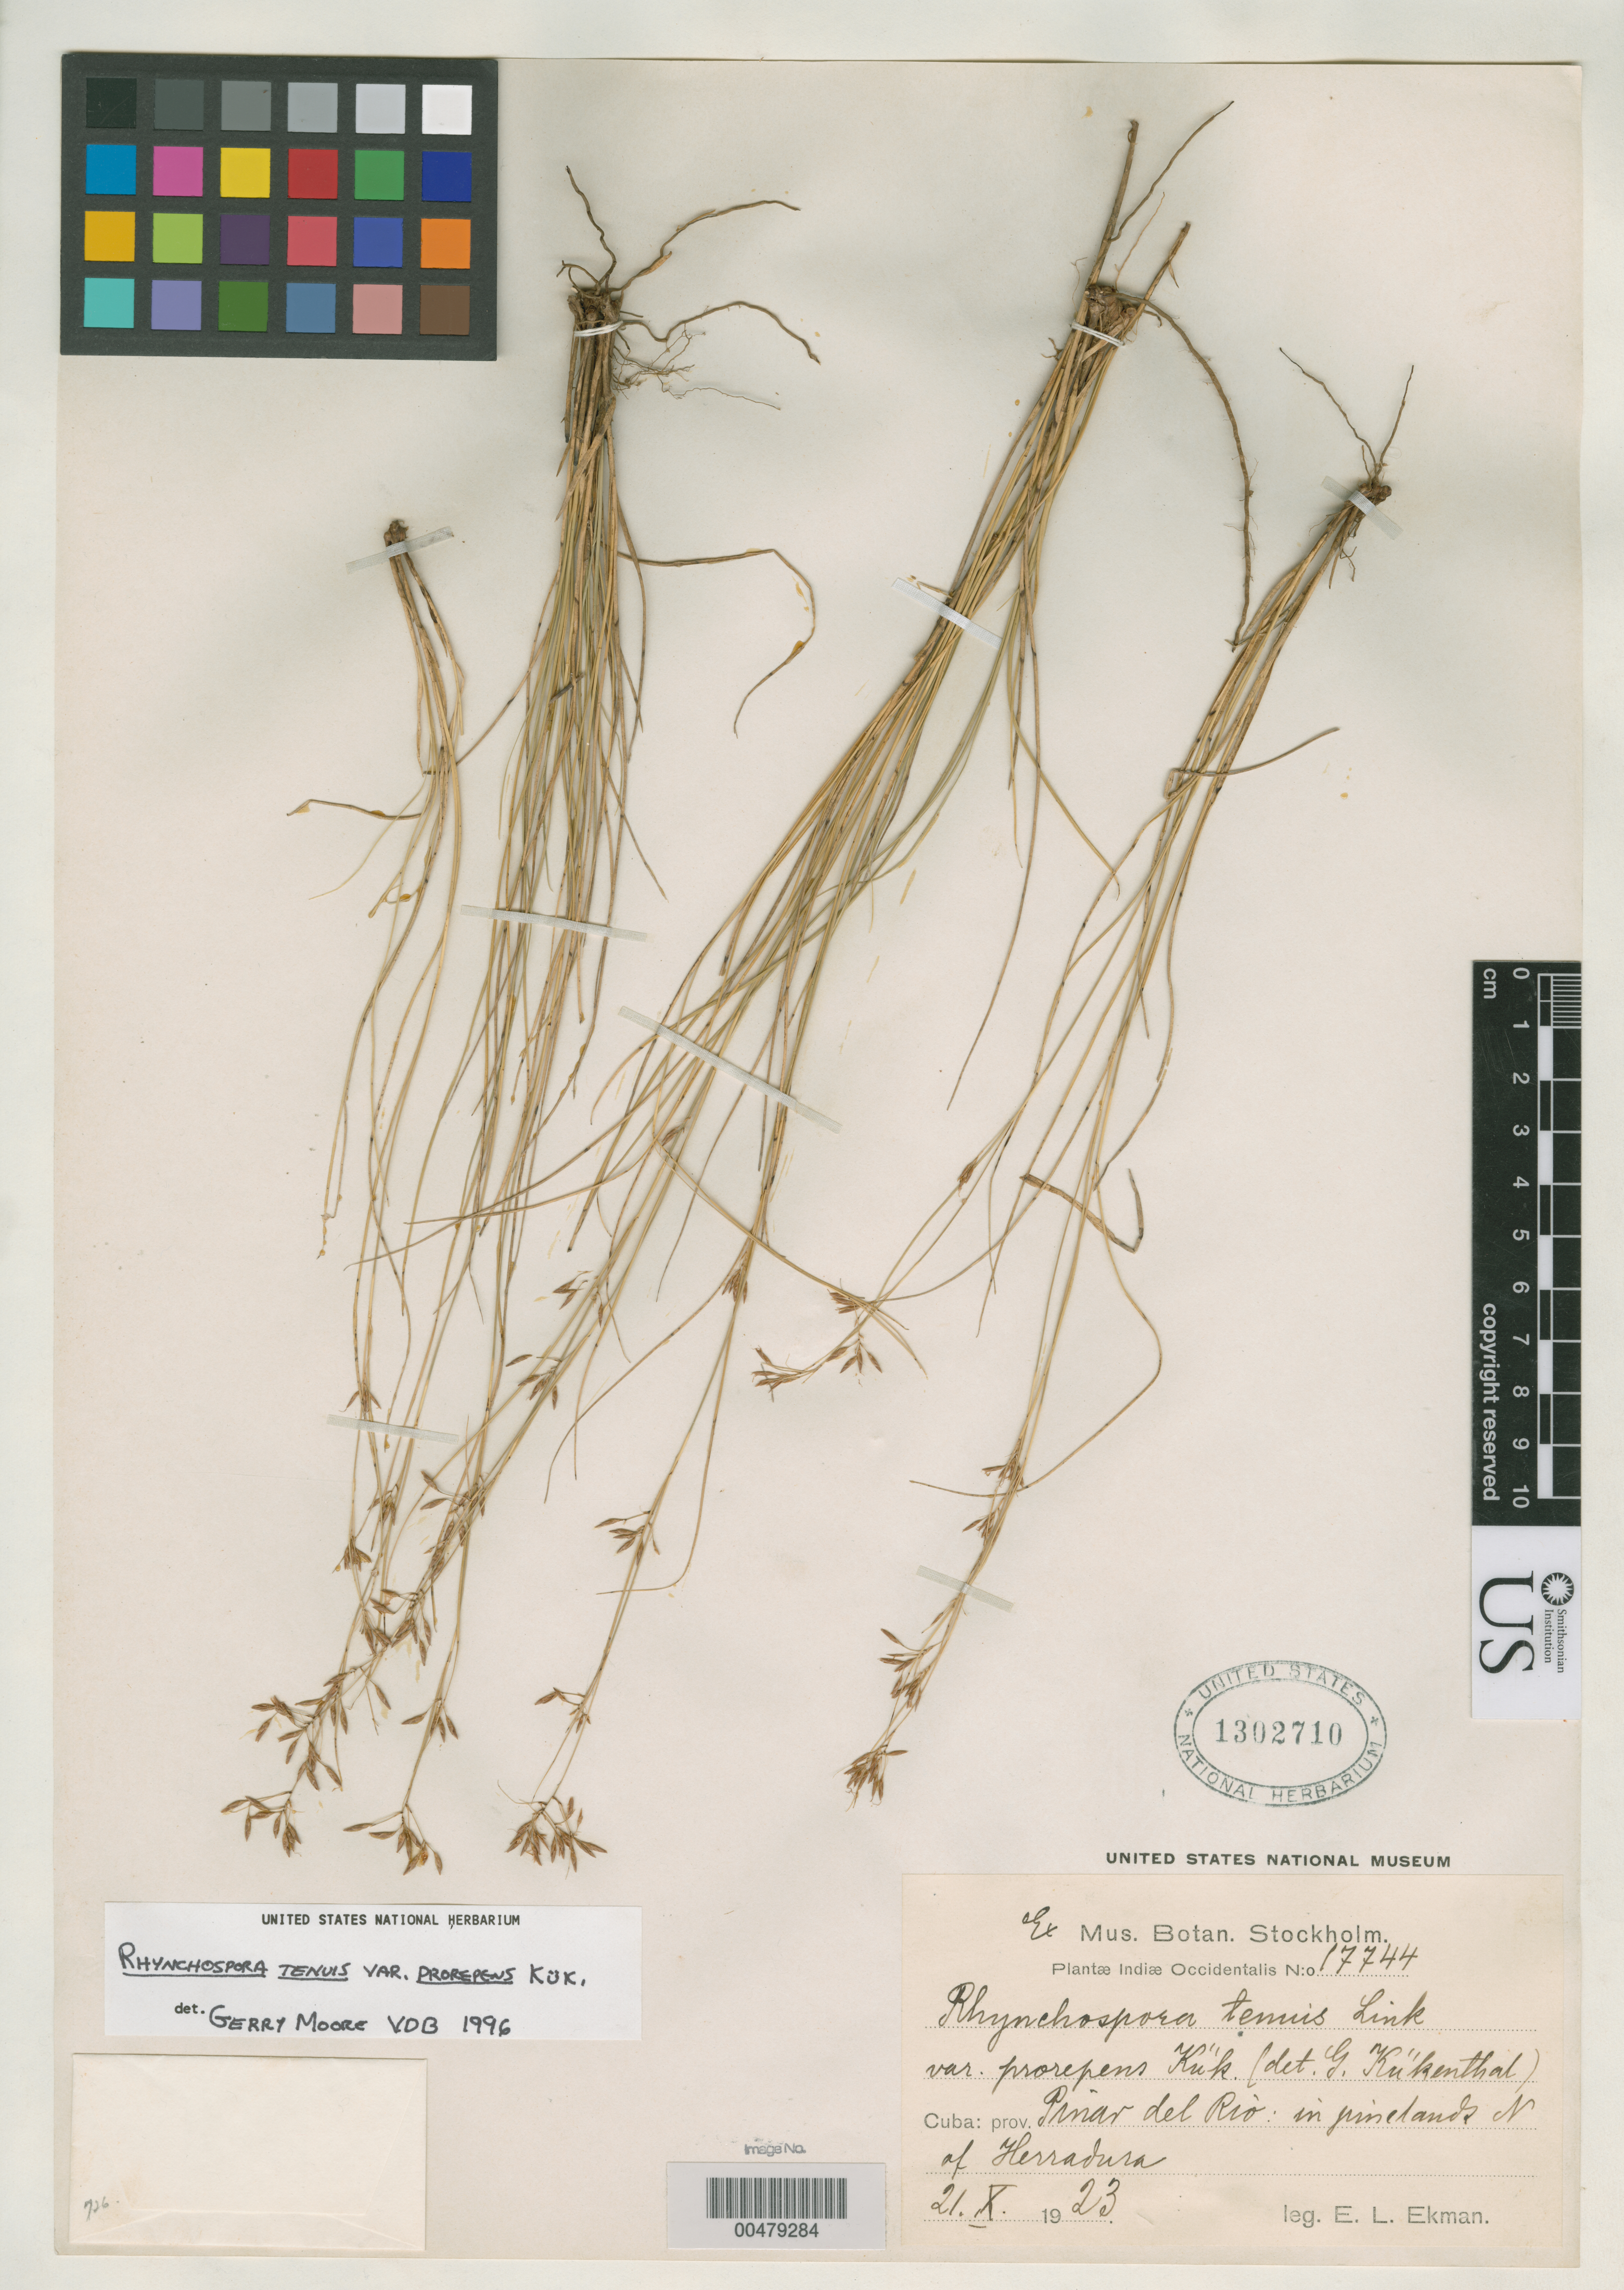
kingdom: Plantae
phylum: Tracheophyta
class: Liliopsida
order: Poales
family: Cyperaceae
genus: Rhynchospora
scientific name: Rhynchospora tenuis var. prorepens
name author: Kük.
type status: Isosyntype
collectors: E. L. Ekman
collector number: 17744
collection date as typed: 21 Oct 1923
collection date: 1923-10-21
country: Cuba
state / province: Pinar del Río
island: Greater Antilles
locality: Pinelands N of Herradura.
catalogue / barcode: US 1302710